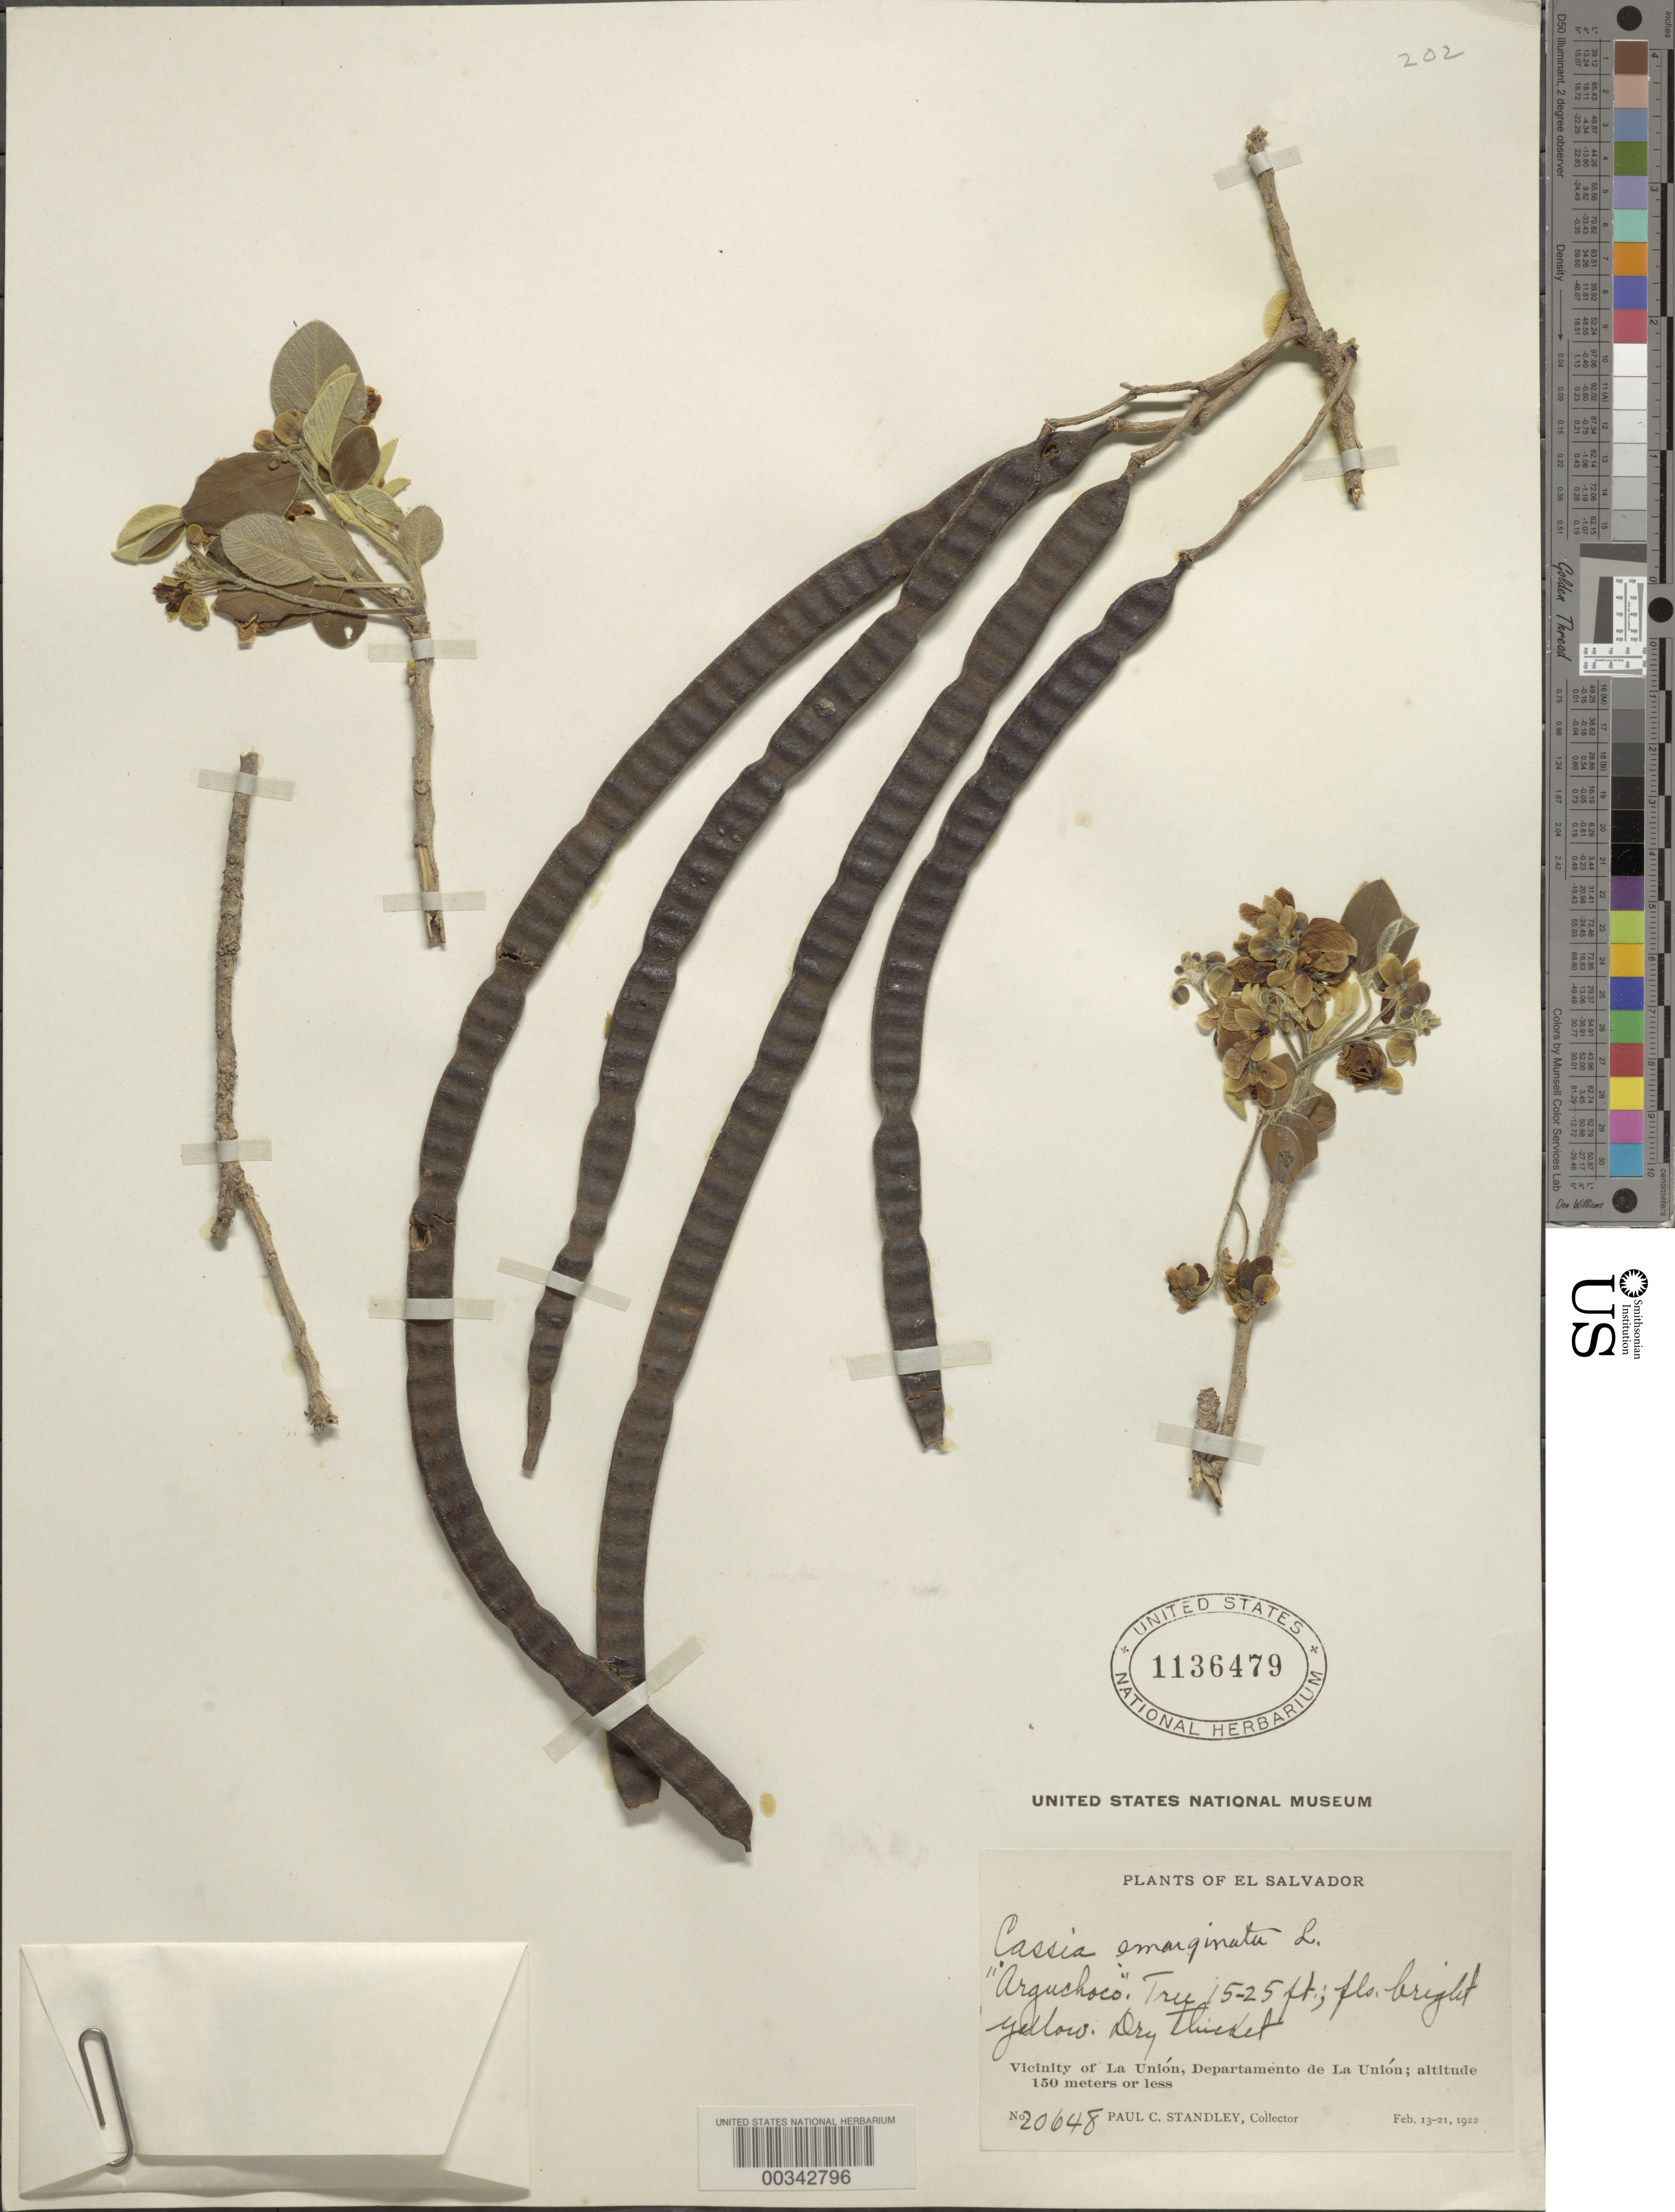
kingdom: Plantae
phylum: Tracheophyta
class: Magnoliopsida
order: Fabales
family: Fabaceae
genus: Senna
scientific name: Senna emarginata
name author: L.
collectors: P. C. Standley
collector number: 20648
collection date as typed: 13 Feb 1922 to 21 Feb 1922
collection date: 1922-02-13/1922-02-21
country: El Salvador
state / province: La Unión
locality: Vicinity of La Union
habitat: Dry thicket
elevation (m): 150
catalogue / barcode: US 1136479